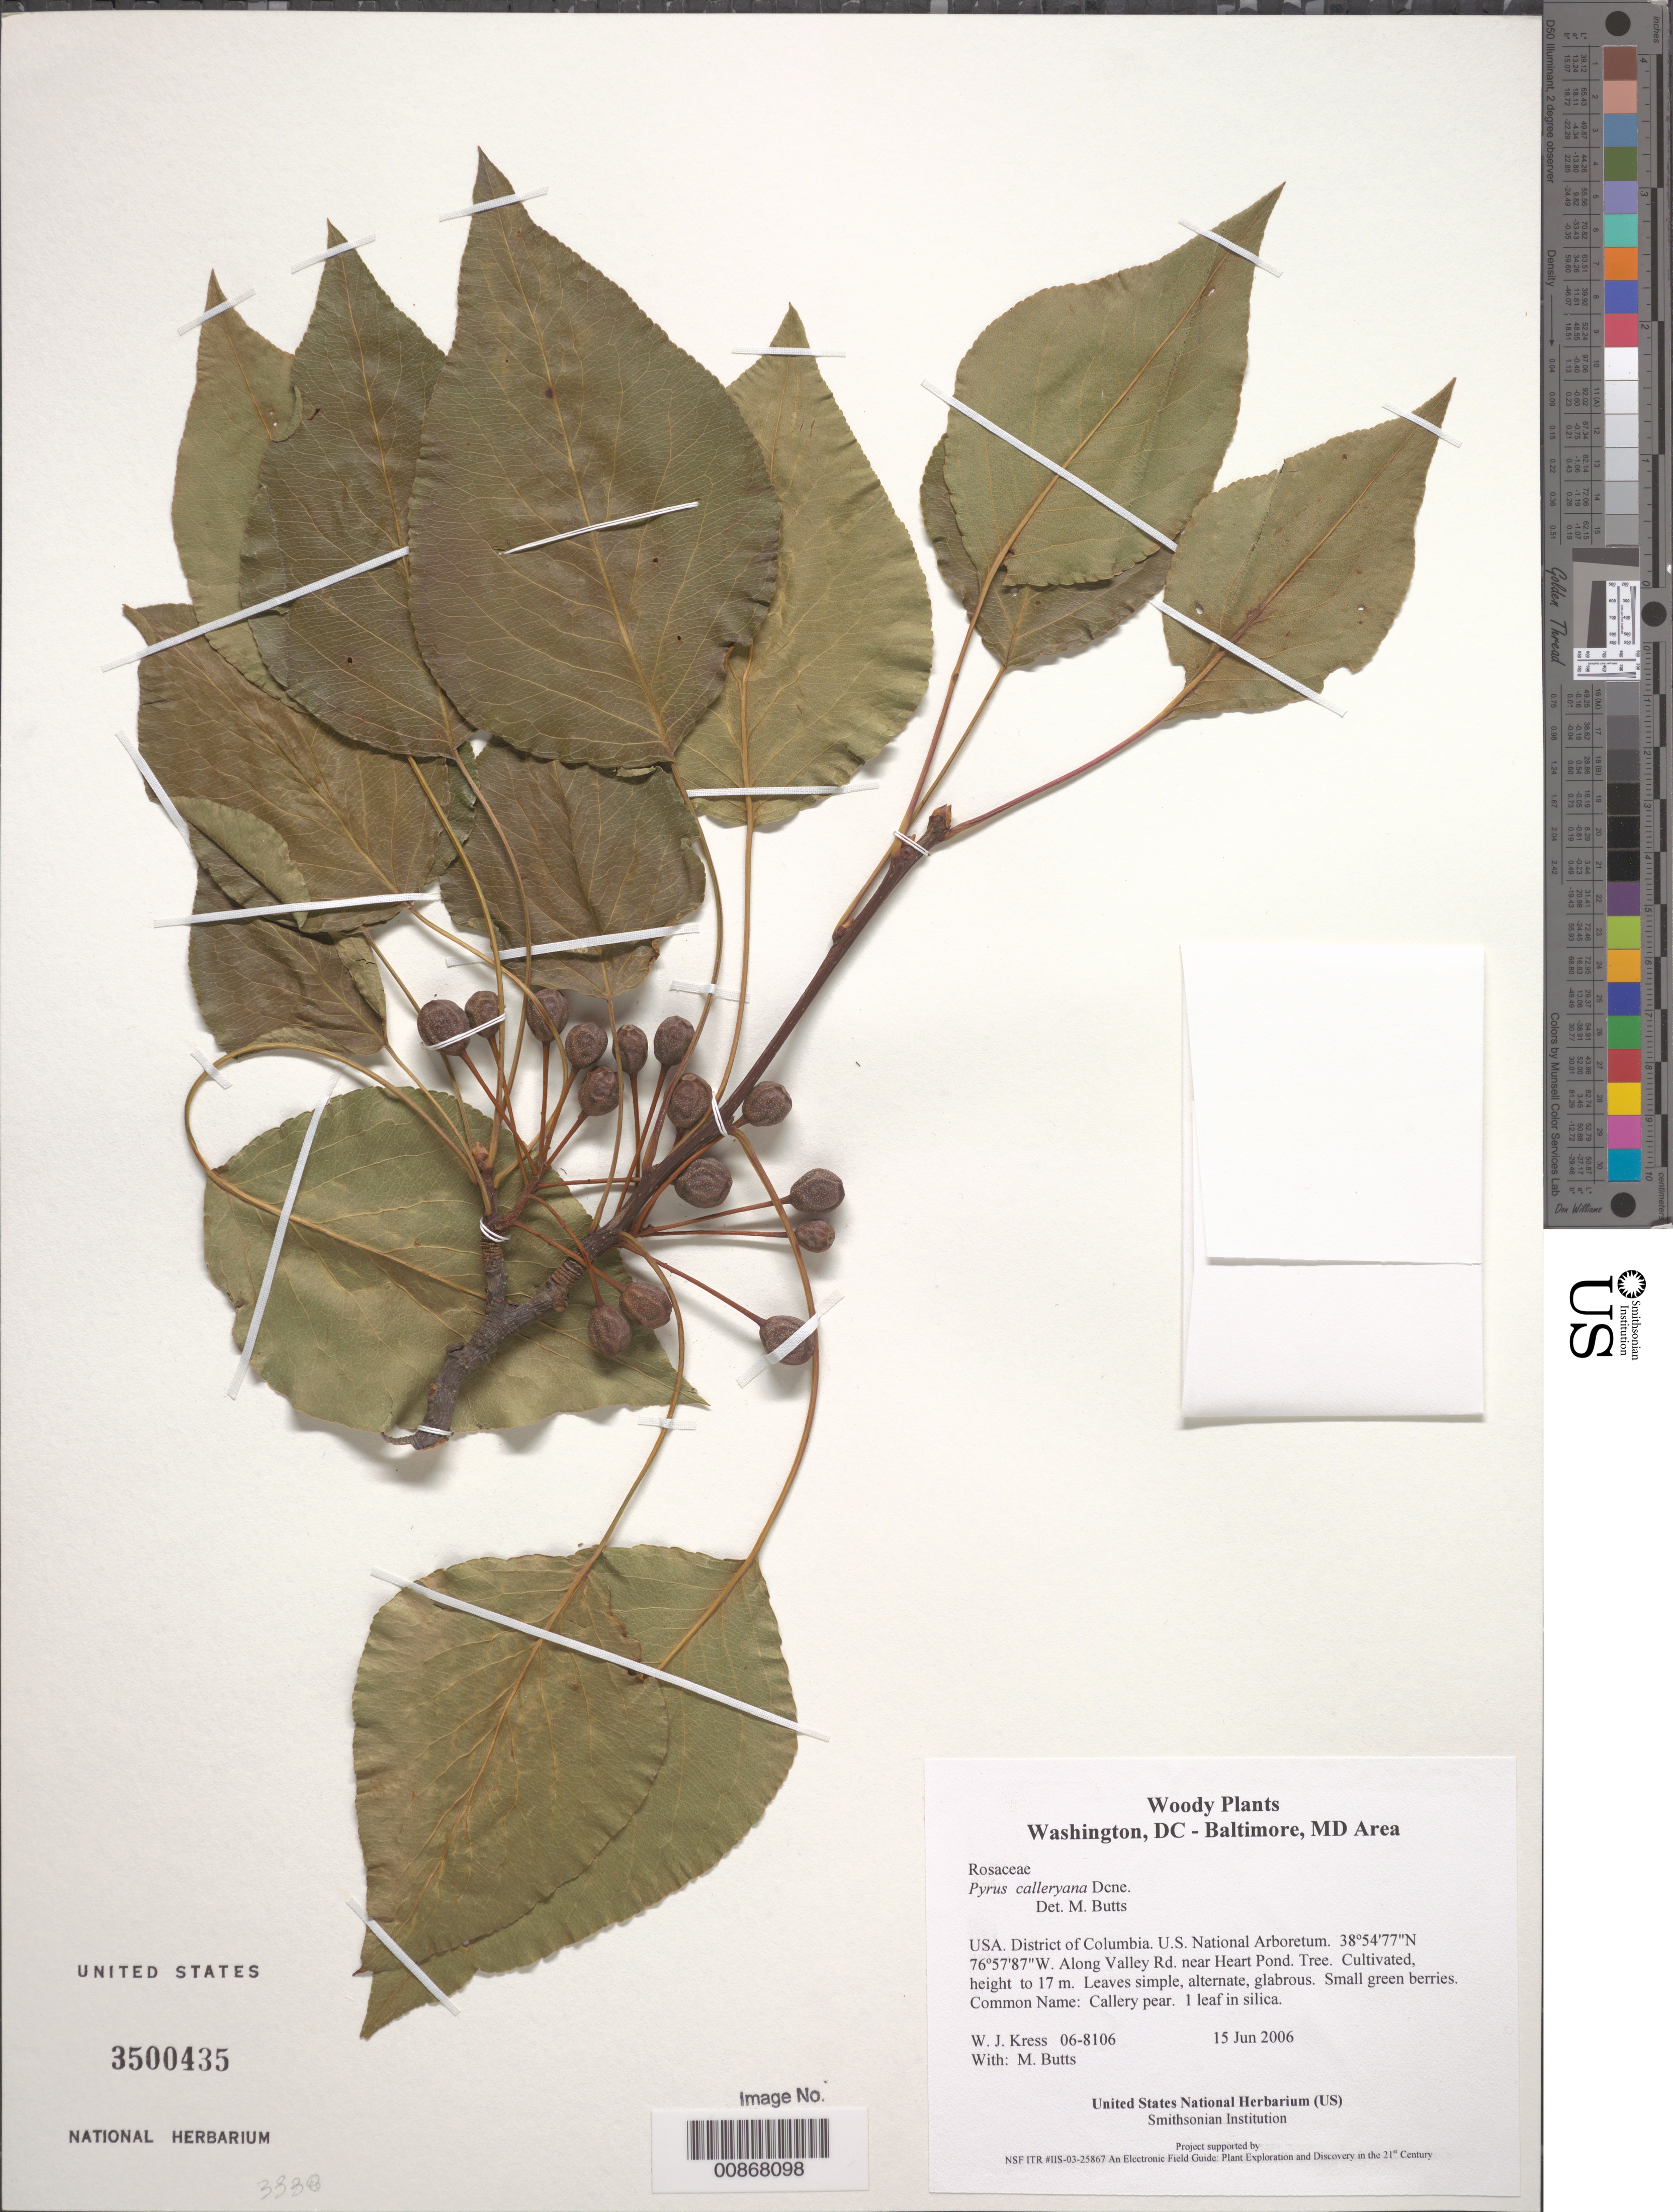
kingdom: Plantae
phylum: Tracheophyta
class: Magnoliopsida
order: Rosales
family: Rosaceae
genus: Pyrus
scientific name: Pyrus calleryana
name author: Decne.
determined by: Butts, M. B.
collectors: W. J. Kress & M. B. Butts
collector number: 06-8106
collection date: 2006-06-15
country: United States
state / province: District of Columbia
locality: U.S. National Arboretum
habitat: Along Valley Rd. near Heart Pond.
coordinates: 38 54 77 N, 76 57 87 W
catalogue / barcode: US 3500435